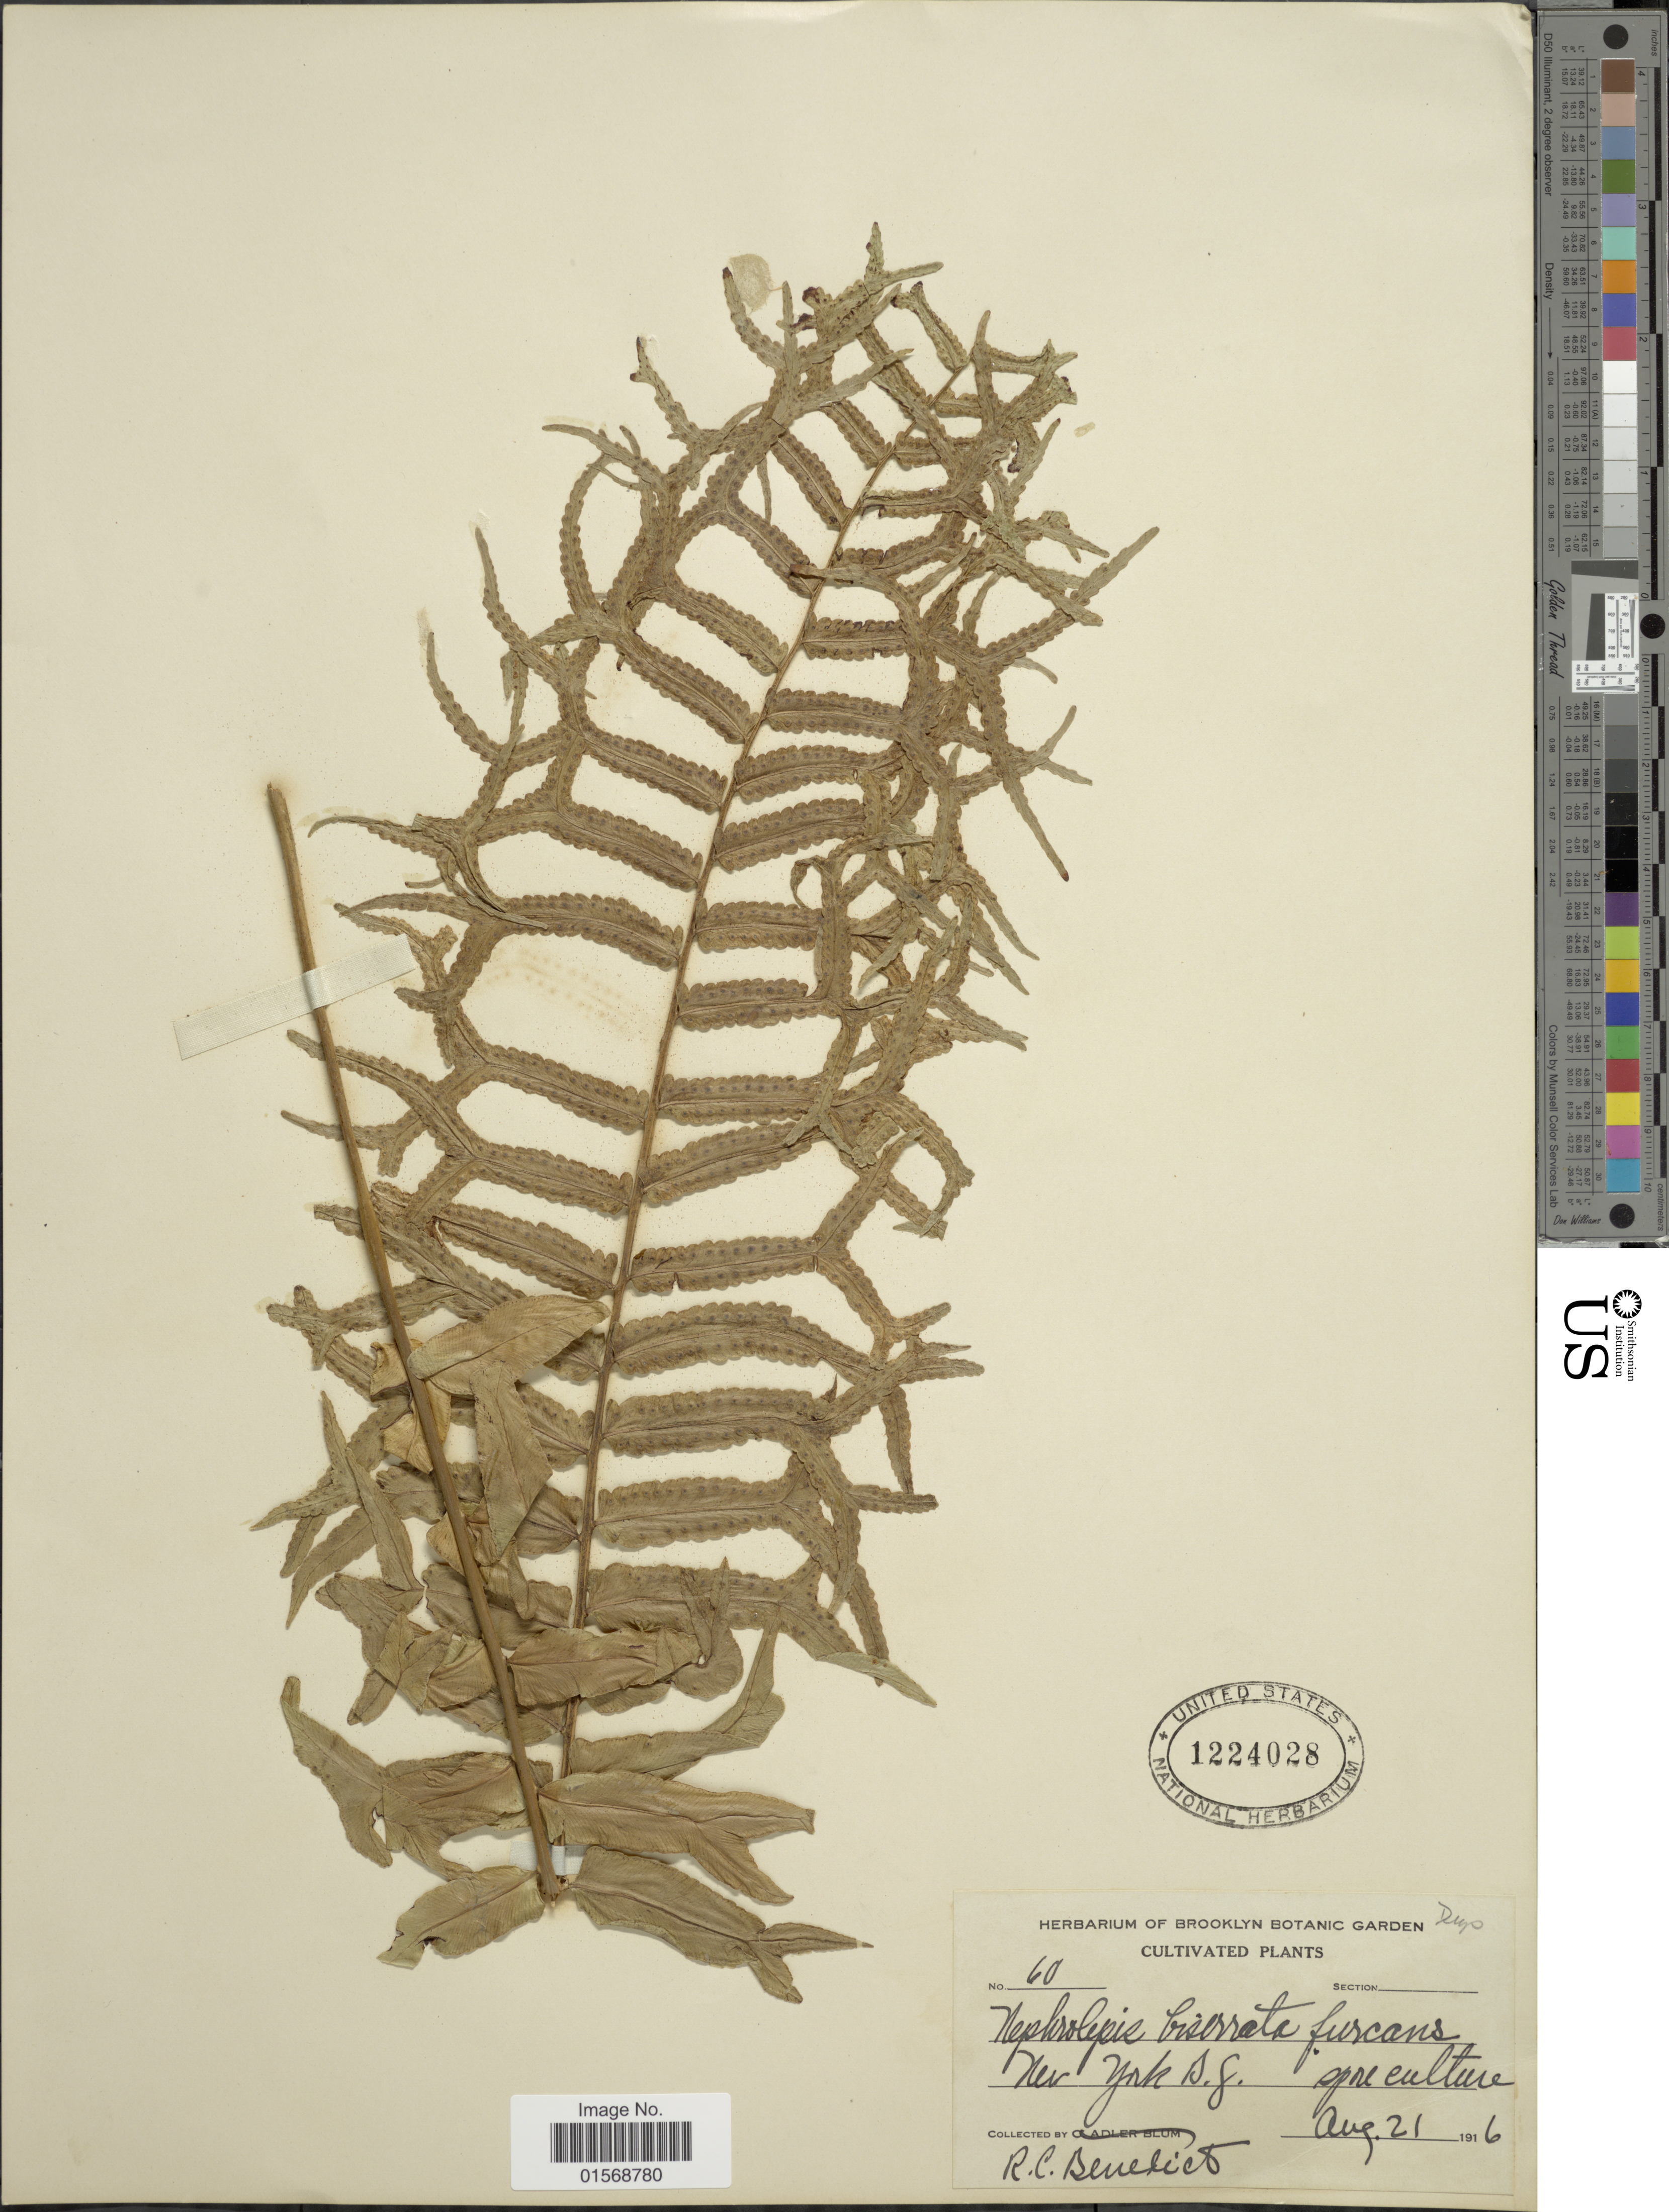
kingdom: Plantae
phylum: Tracheophyta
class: Polypodiopsida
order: Polypodiales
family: Nephrolepidaceae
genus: Nephrolepis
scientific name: Nephrolepis falcata 'Furcans'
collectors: R. C. Benedict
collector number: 60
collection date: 1916-08-21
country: United States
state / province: New York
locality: New York, B. G.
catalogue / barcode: US 1224028